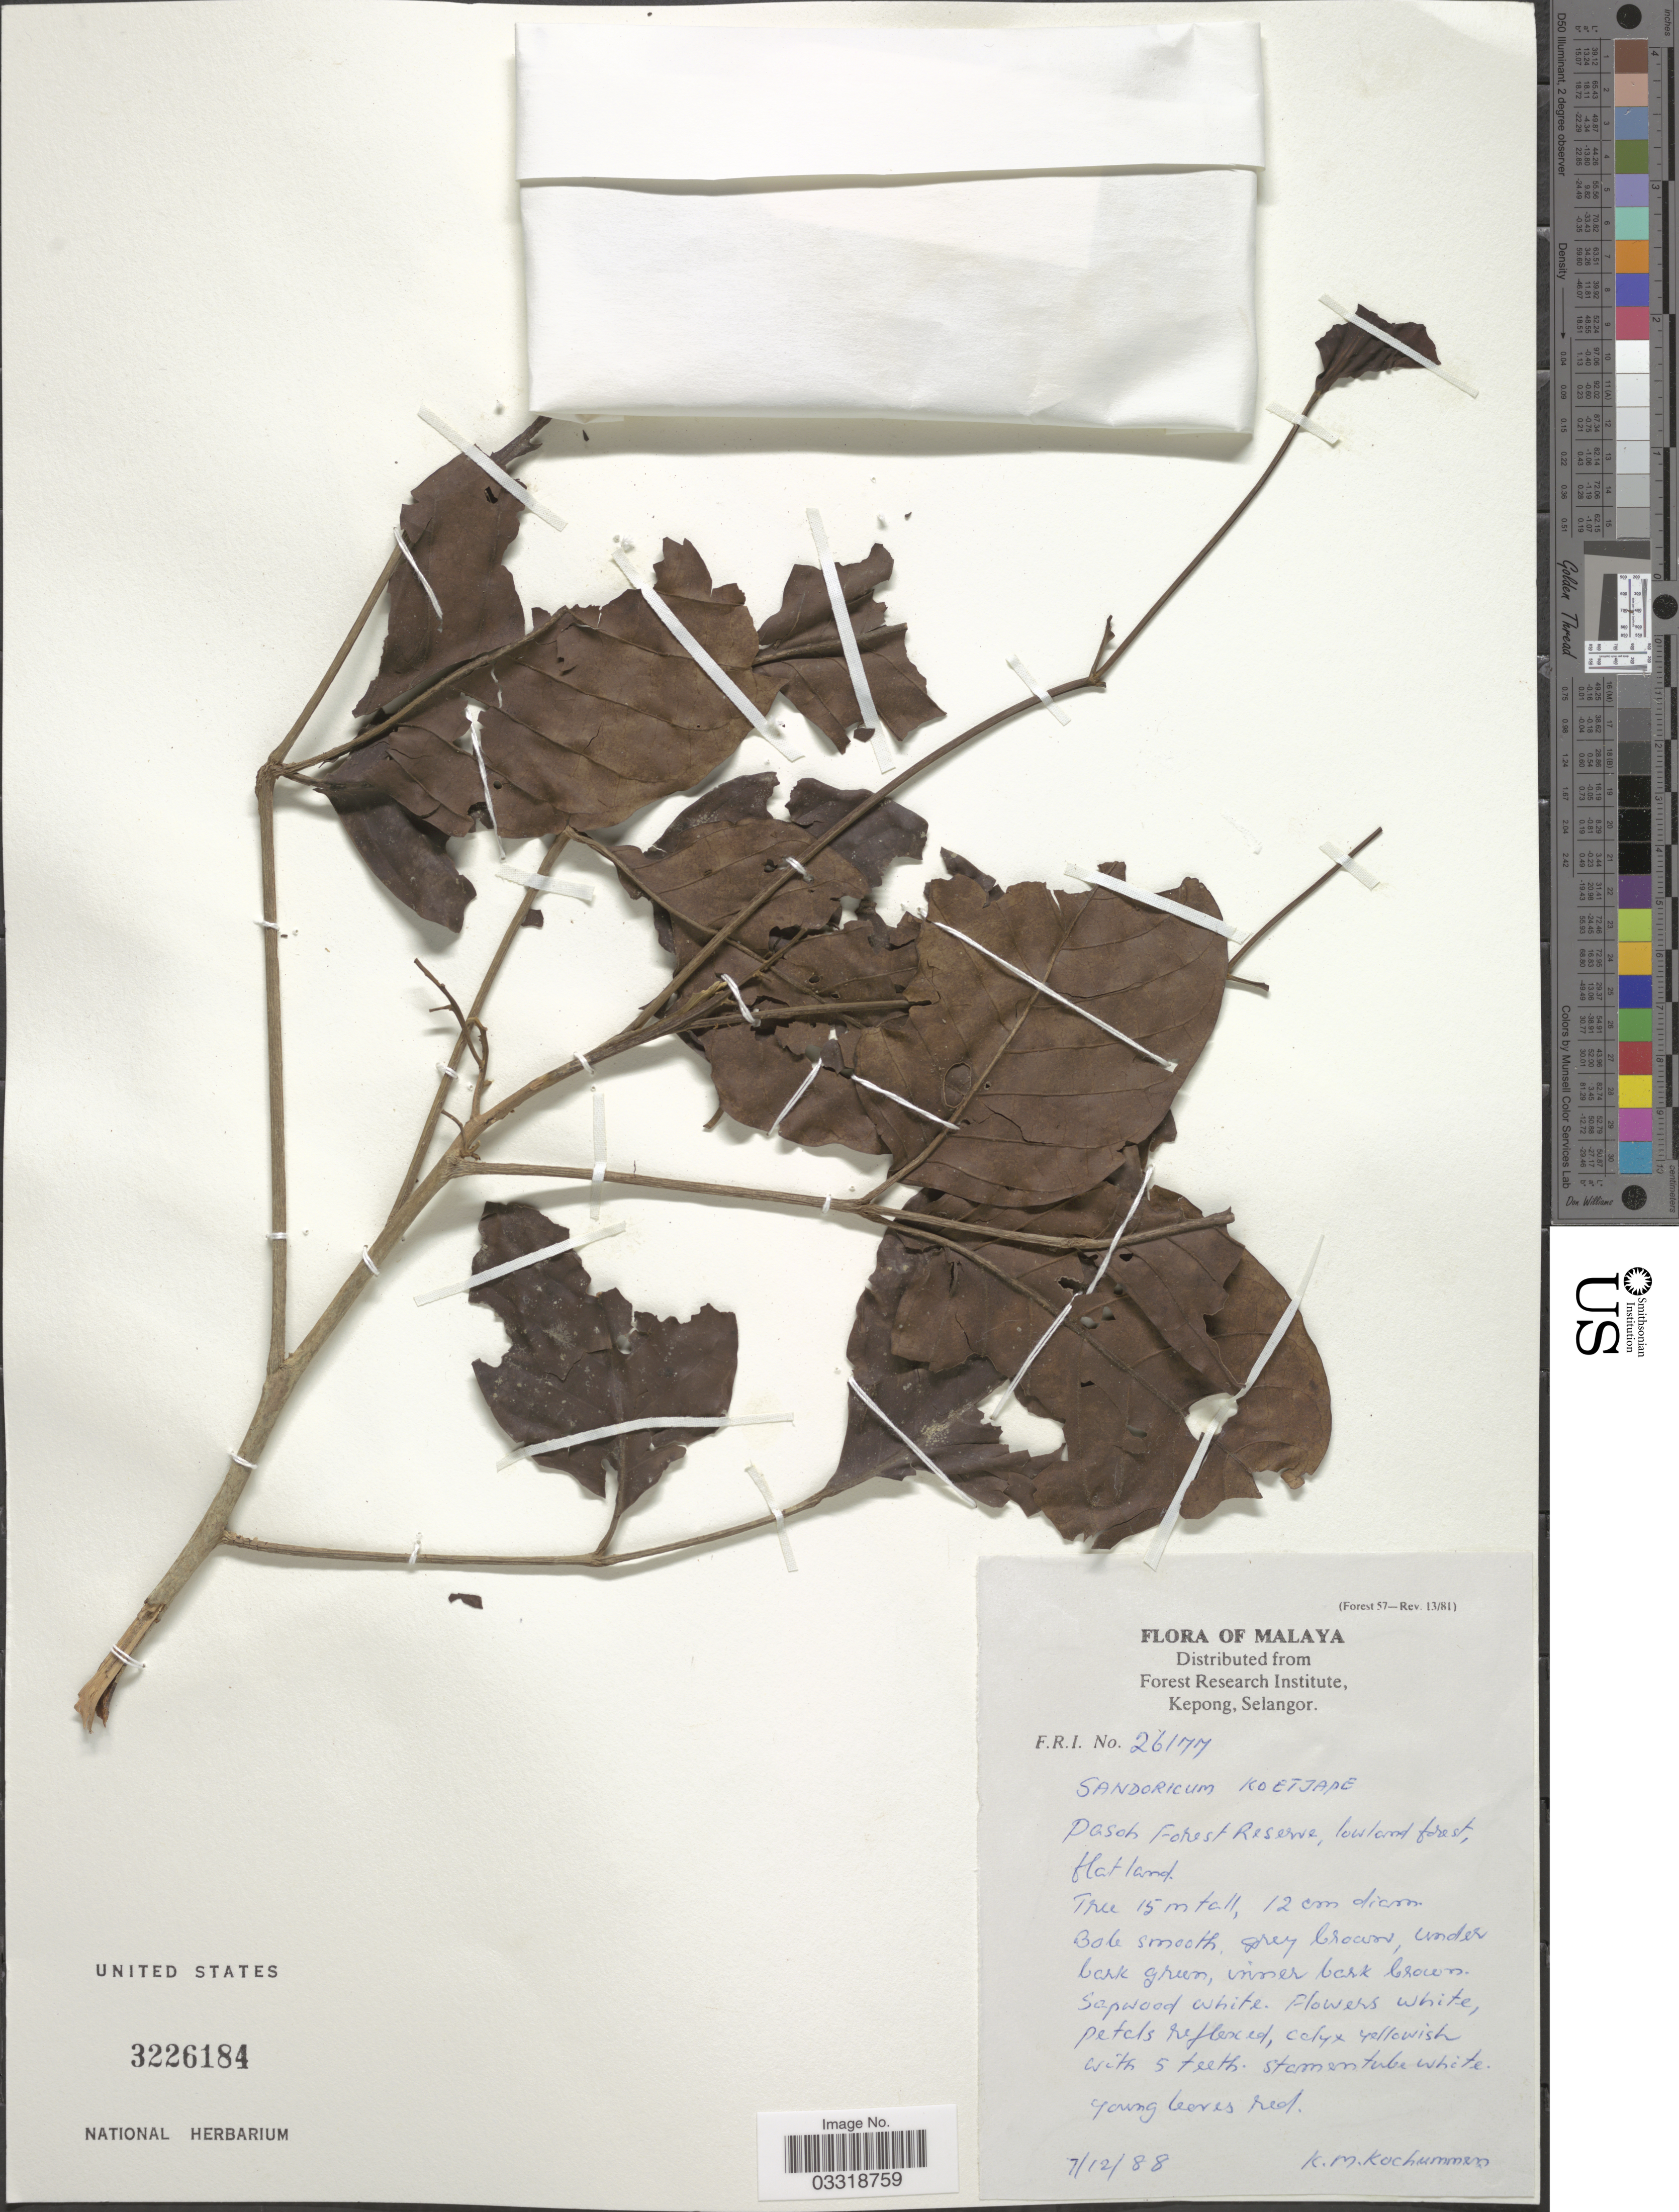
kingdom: Plantae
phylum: Tracheophyta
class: Magnoliopsida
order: Sapindales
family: Meliaceae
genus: Sandoricum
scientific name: Sandoricum koetjape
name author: (Burm. f.) Merr.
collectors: K. Kochummen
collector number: FRI 26177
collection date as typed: Transcribed d/m/y: 7/12/88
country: Malaysia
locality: Pasoh Forest Reserve. Malaya.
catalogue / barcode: US 3226184